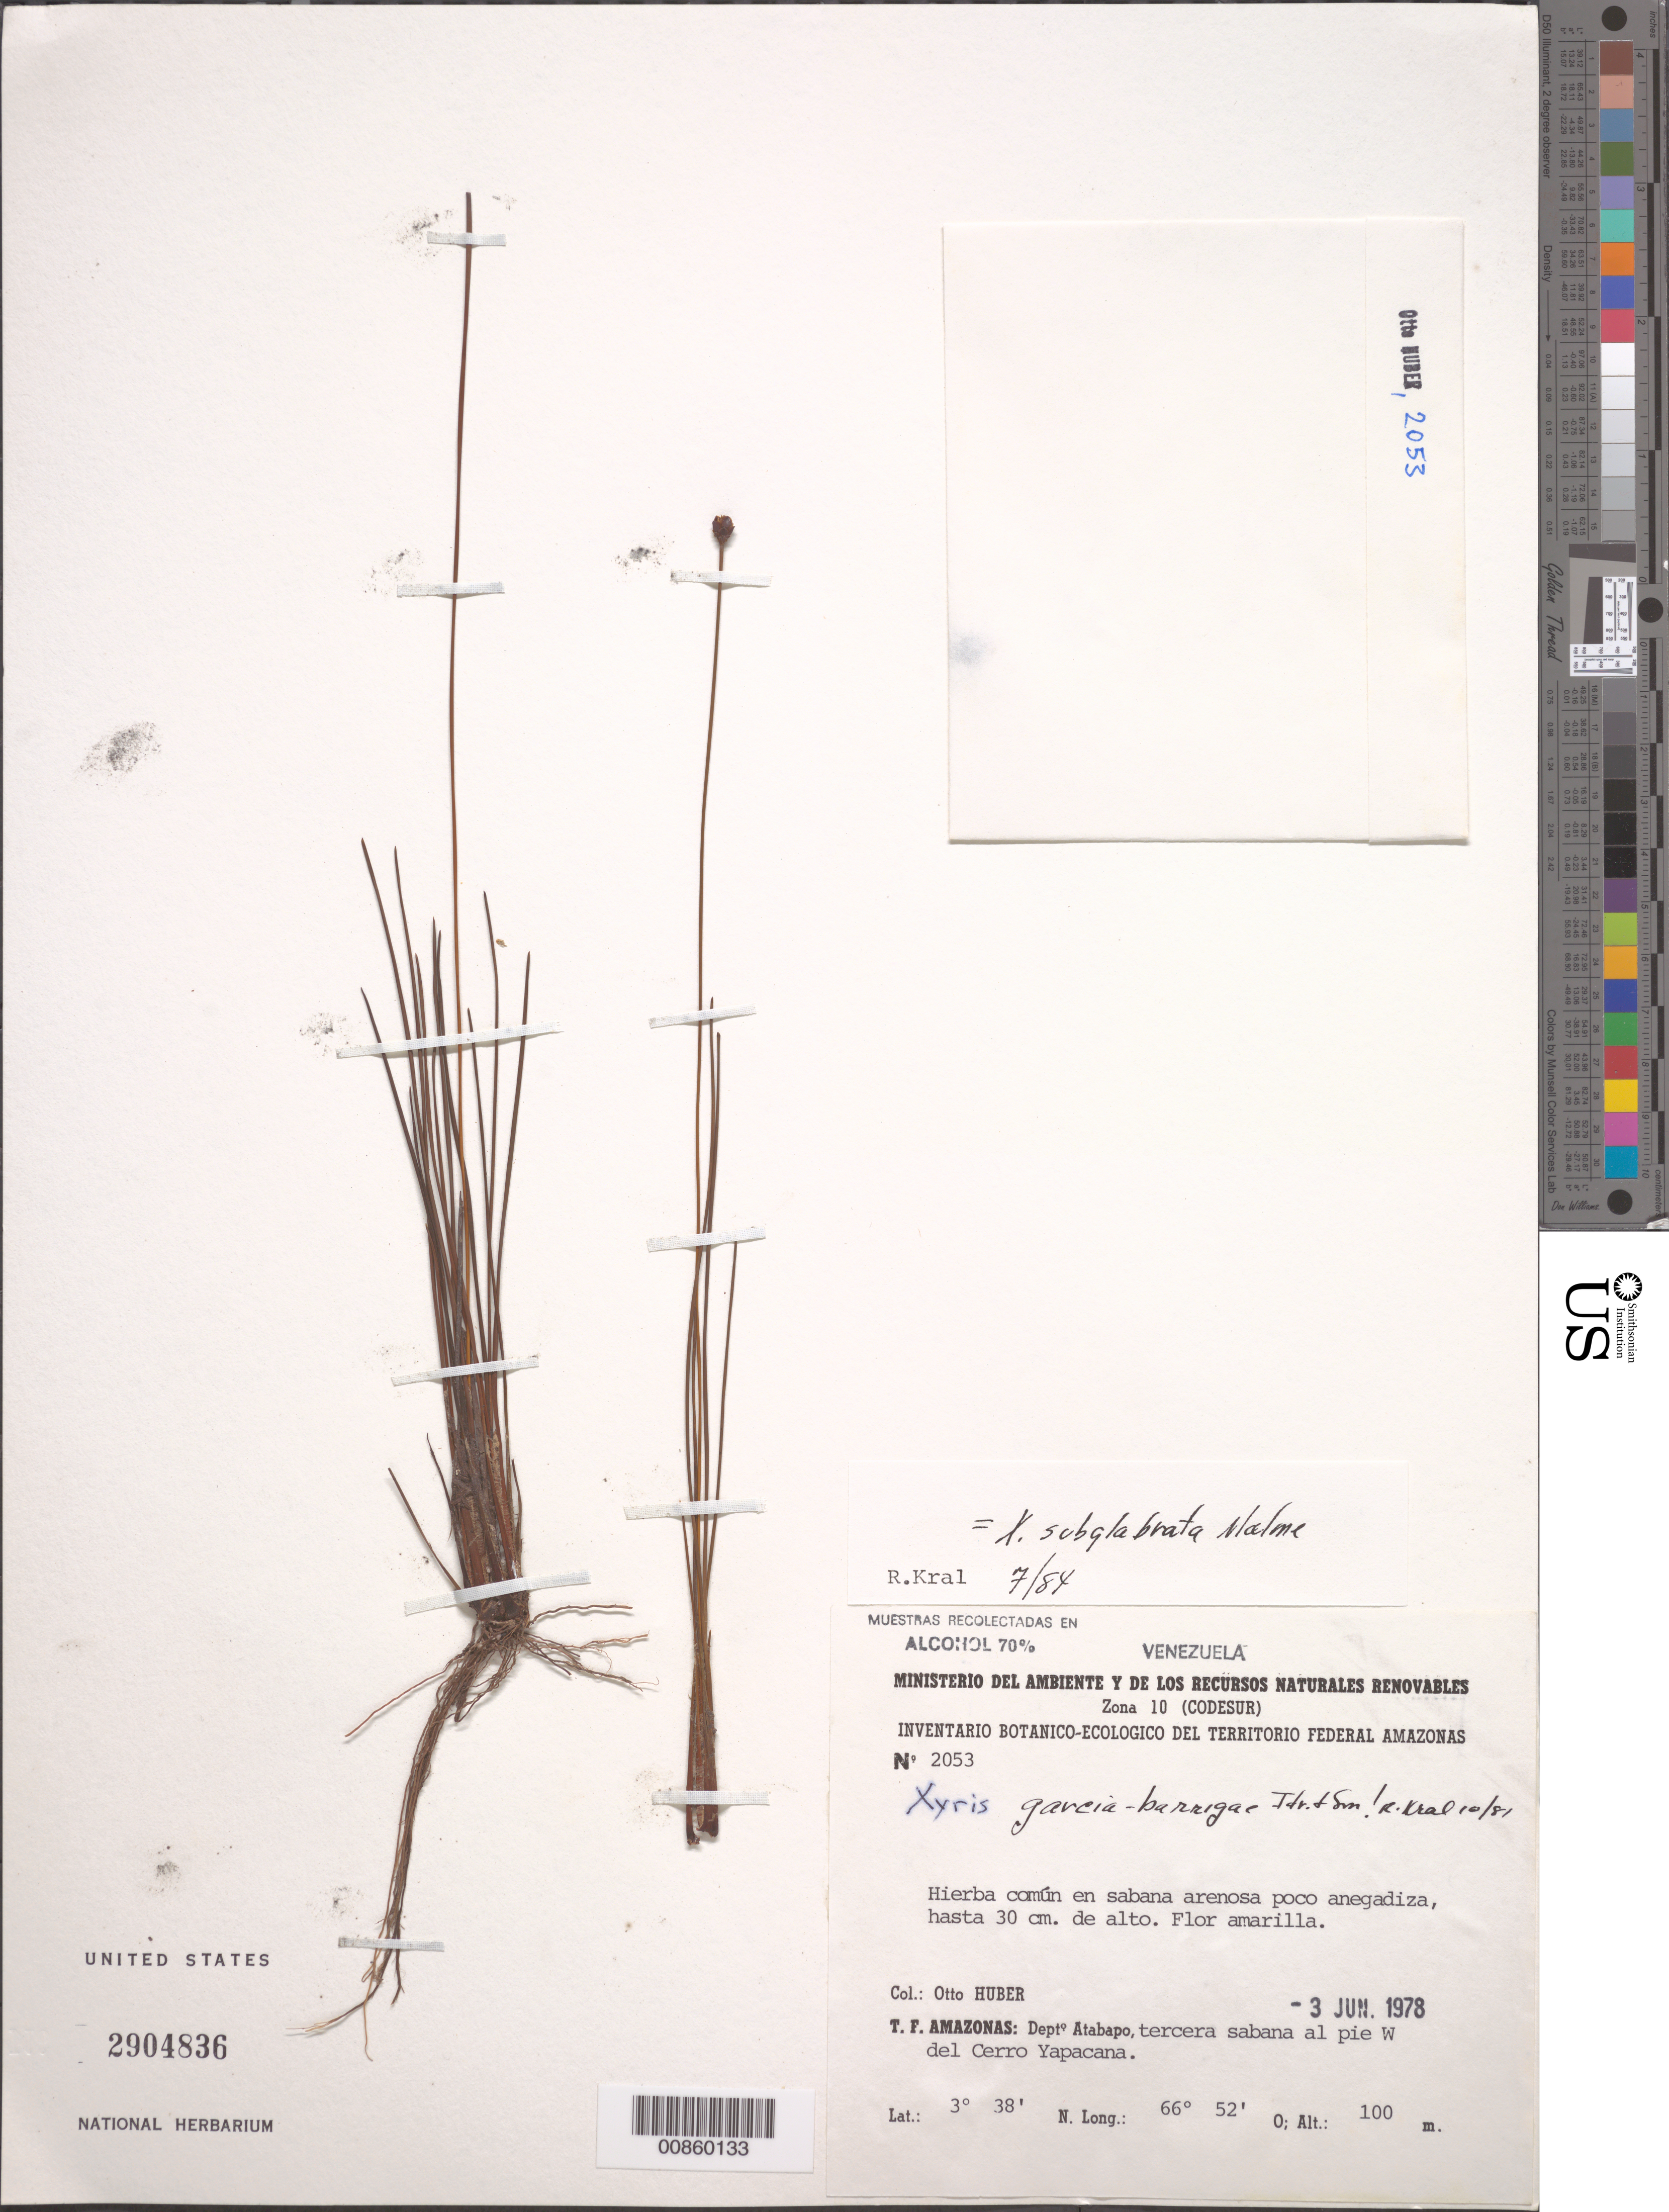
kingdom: Plantae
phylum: Tracheophyta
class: Liliopsida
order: Poales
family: Xyridaceae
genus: Xyris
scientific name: Xyris subglabrata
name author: Malme in Gleason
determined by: Kral, Robert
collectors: O. Huber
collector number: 2053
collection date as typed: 3-Jun-78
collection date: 1978-06-03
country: Venezuela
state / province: Amazonas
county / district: Atabapo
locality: Cerro Yapacána, W del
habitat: Sabana arenosa poco anegadiza.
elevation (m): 100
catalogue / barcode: US 2904836